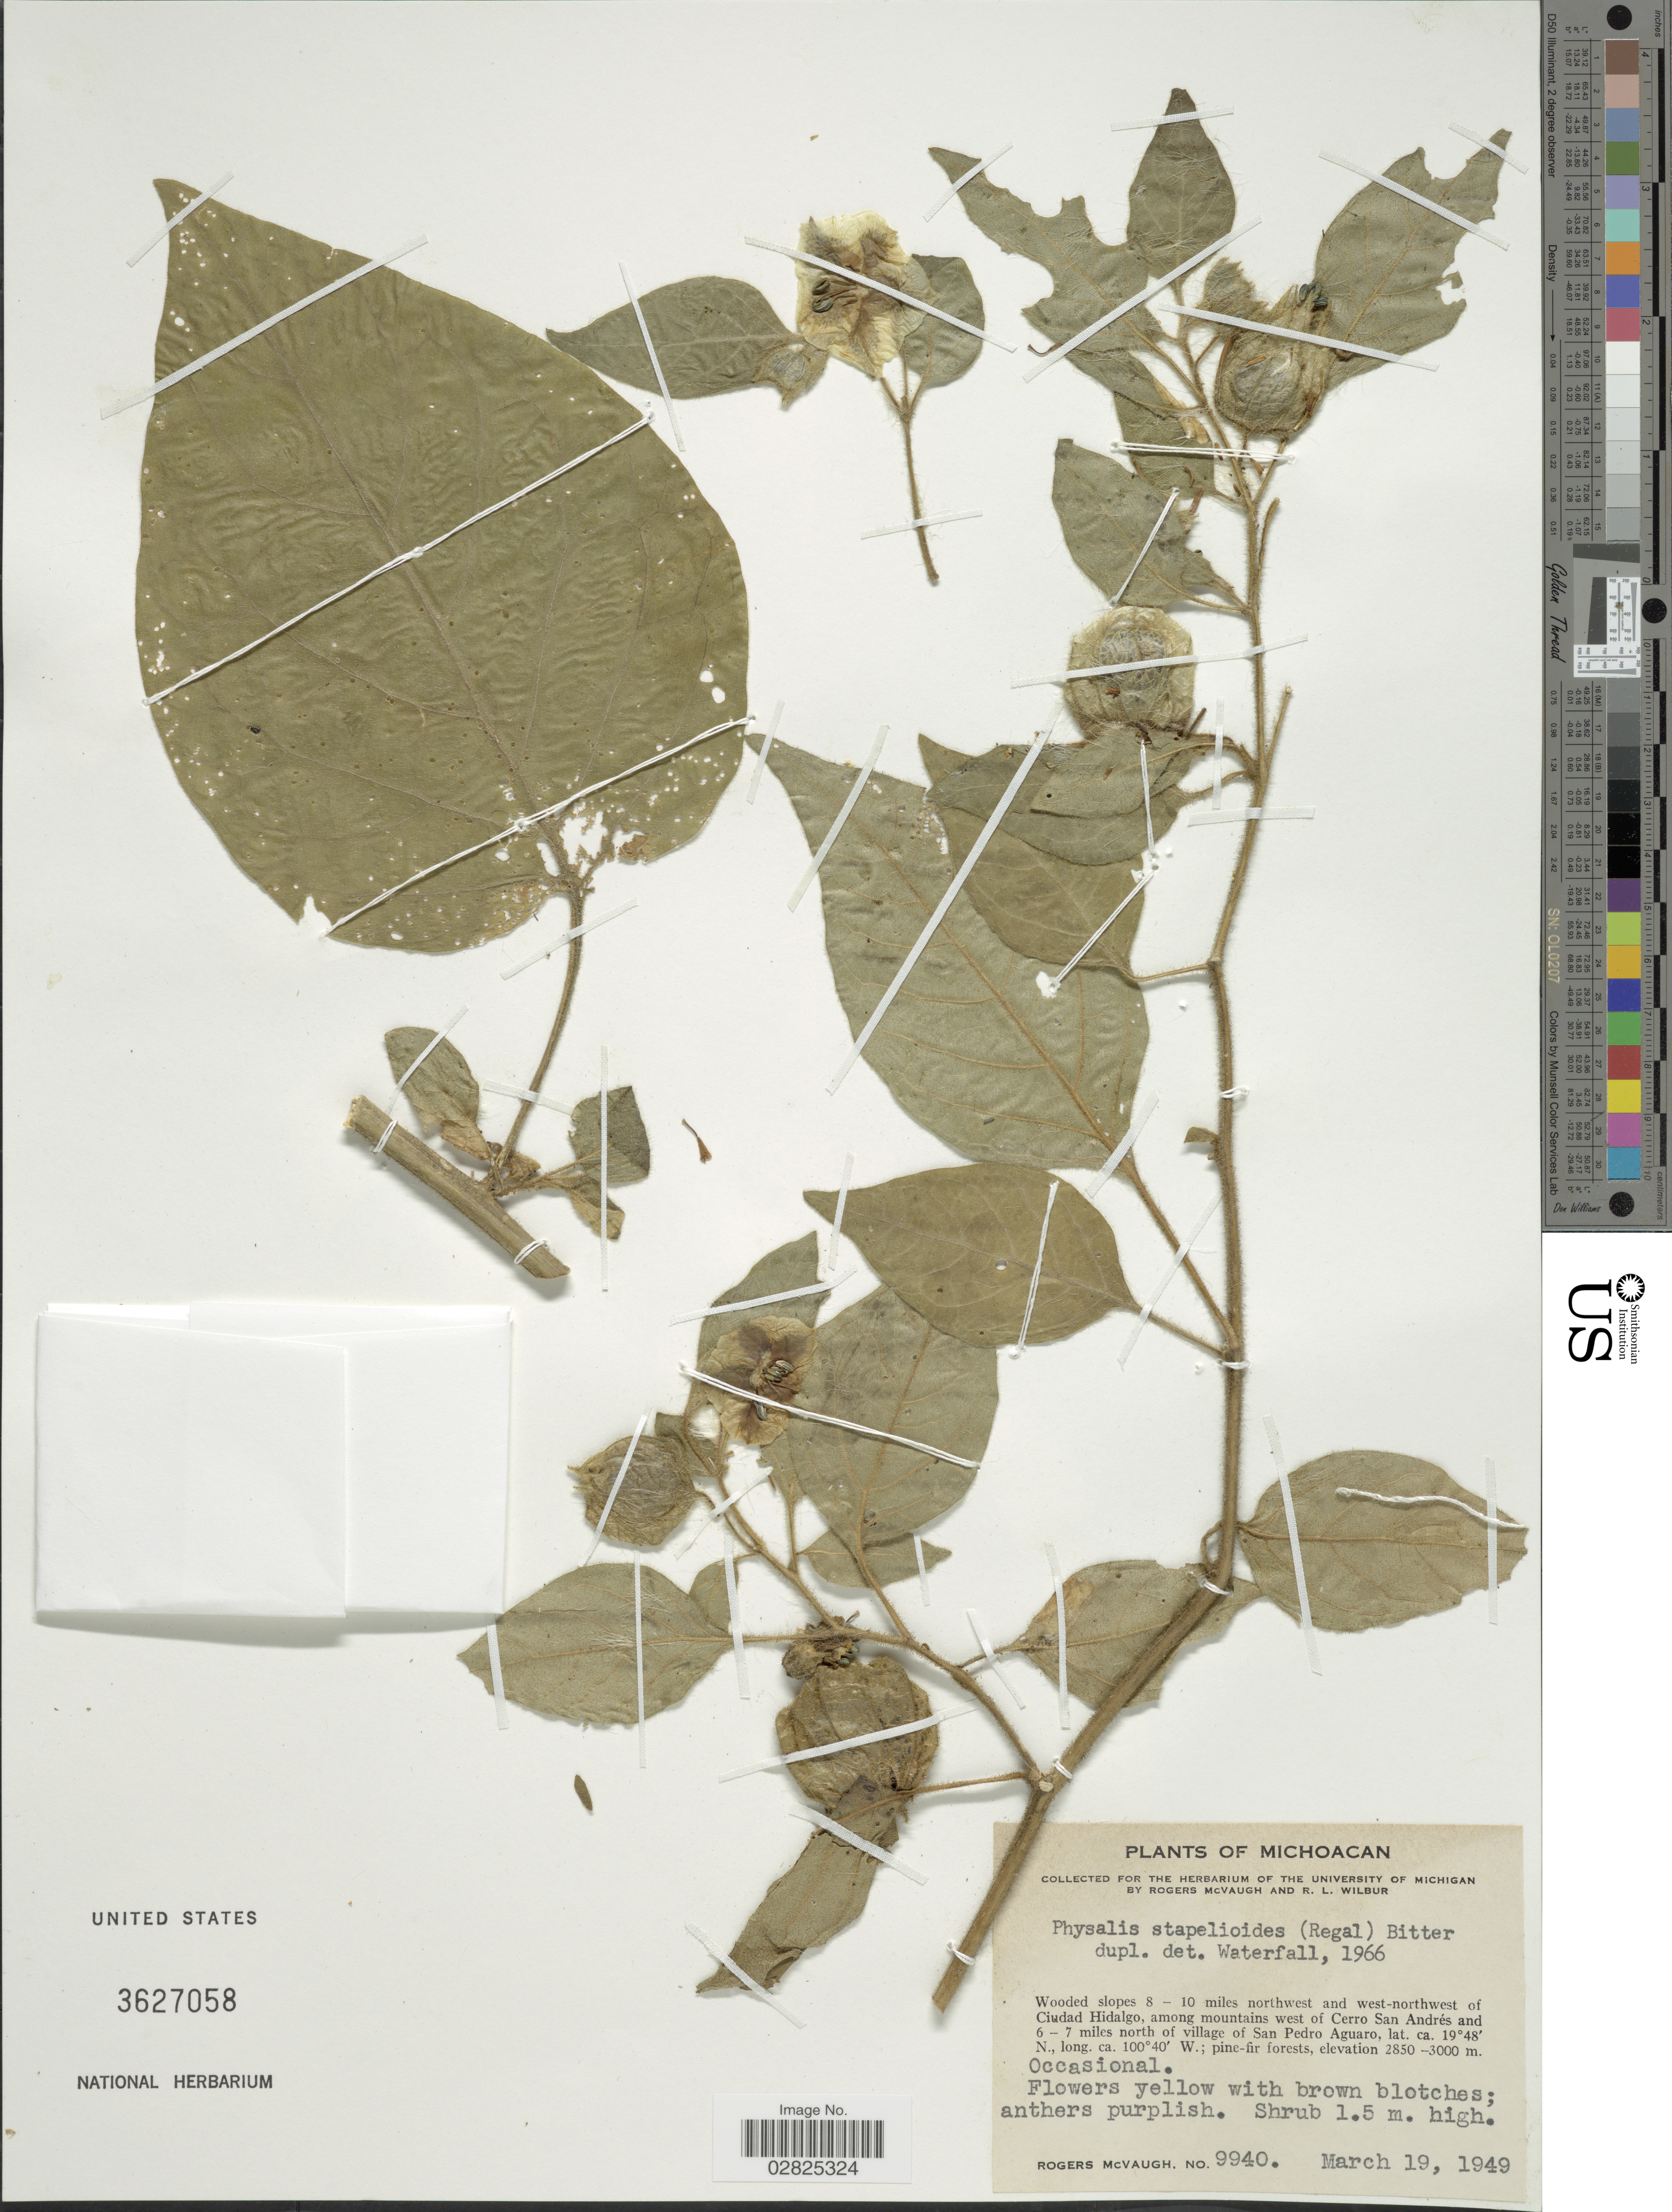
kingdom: Plantae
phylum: Tracheophyta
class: Magnoliopsida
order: Solanales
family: Solanaceae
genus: Physalis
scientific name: Physalis stapelioides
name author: (Regel) Bitter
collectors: R. McVaugh & R. L. Wilbur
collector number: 9940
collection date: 1949-03-19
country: Mexico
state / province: Michoacán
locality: Wooded slopes 8-10 miles northwest and west-northwest of Ciudad Hidalgo, among mountains west of Cerro San Andrés and 6-7 miles north of village of San Pedro Aguaro.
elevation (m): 2850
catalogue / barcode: US 3627058